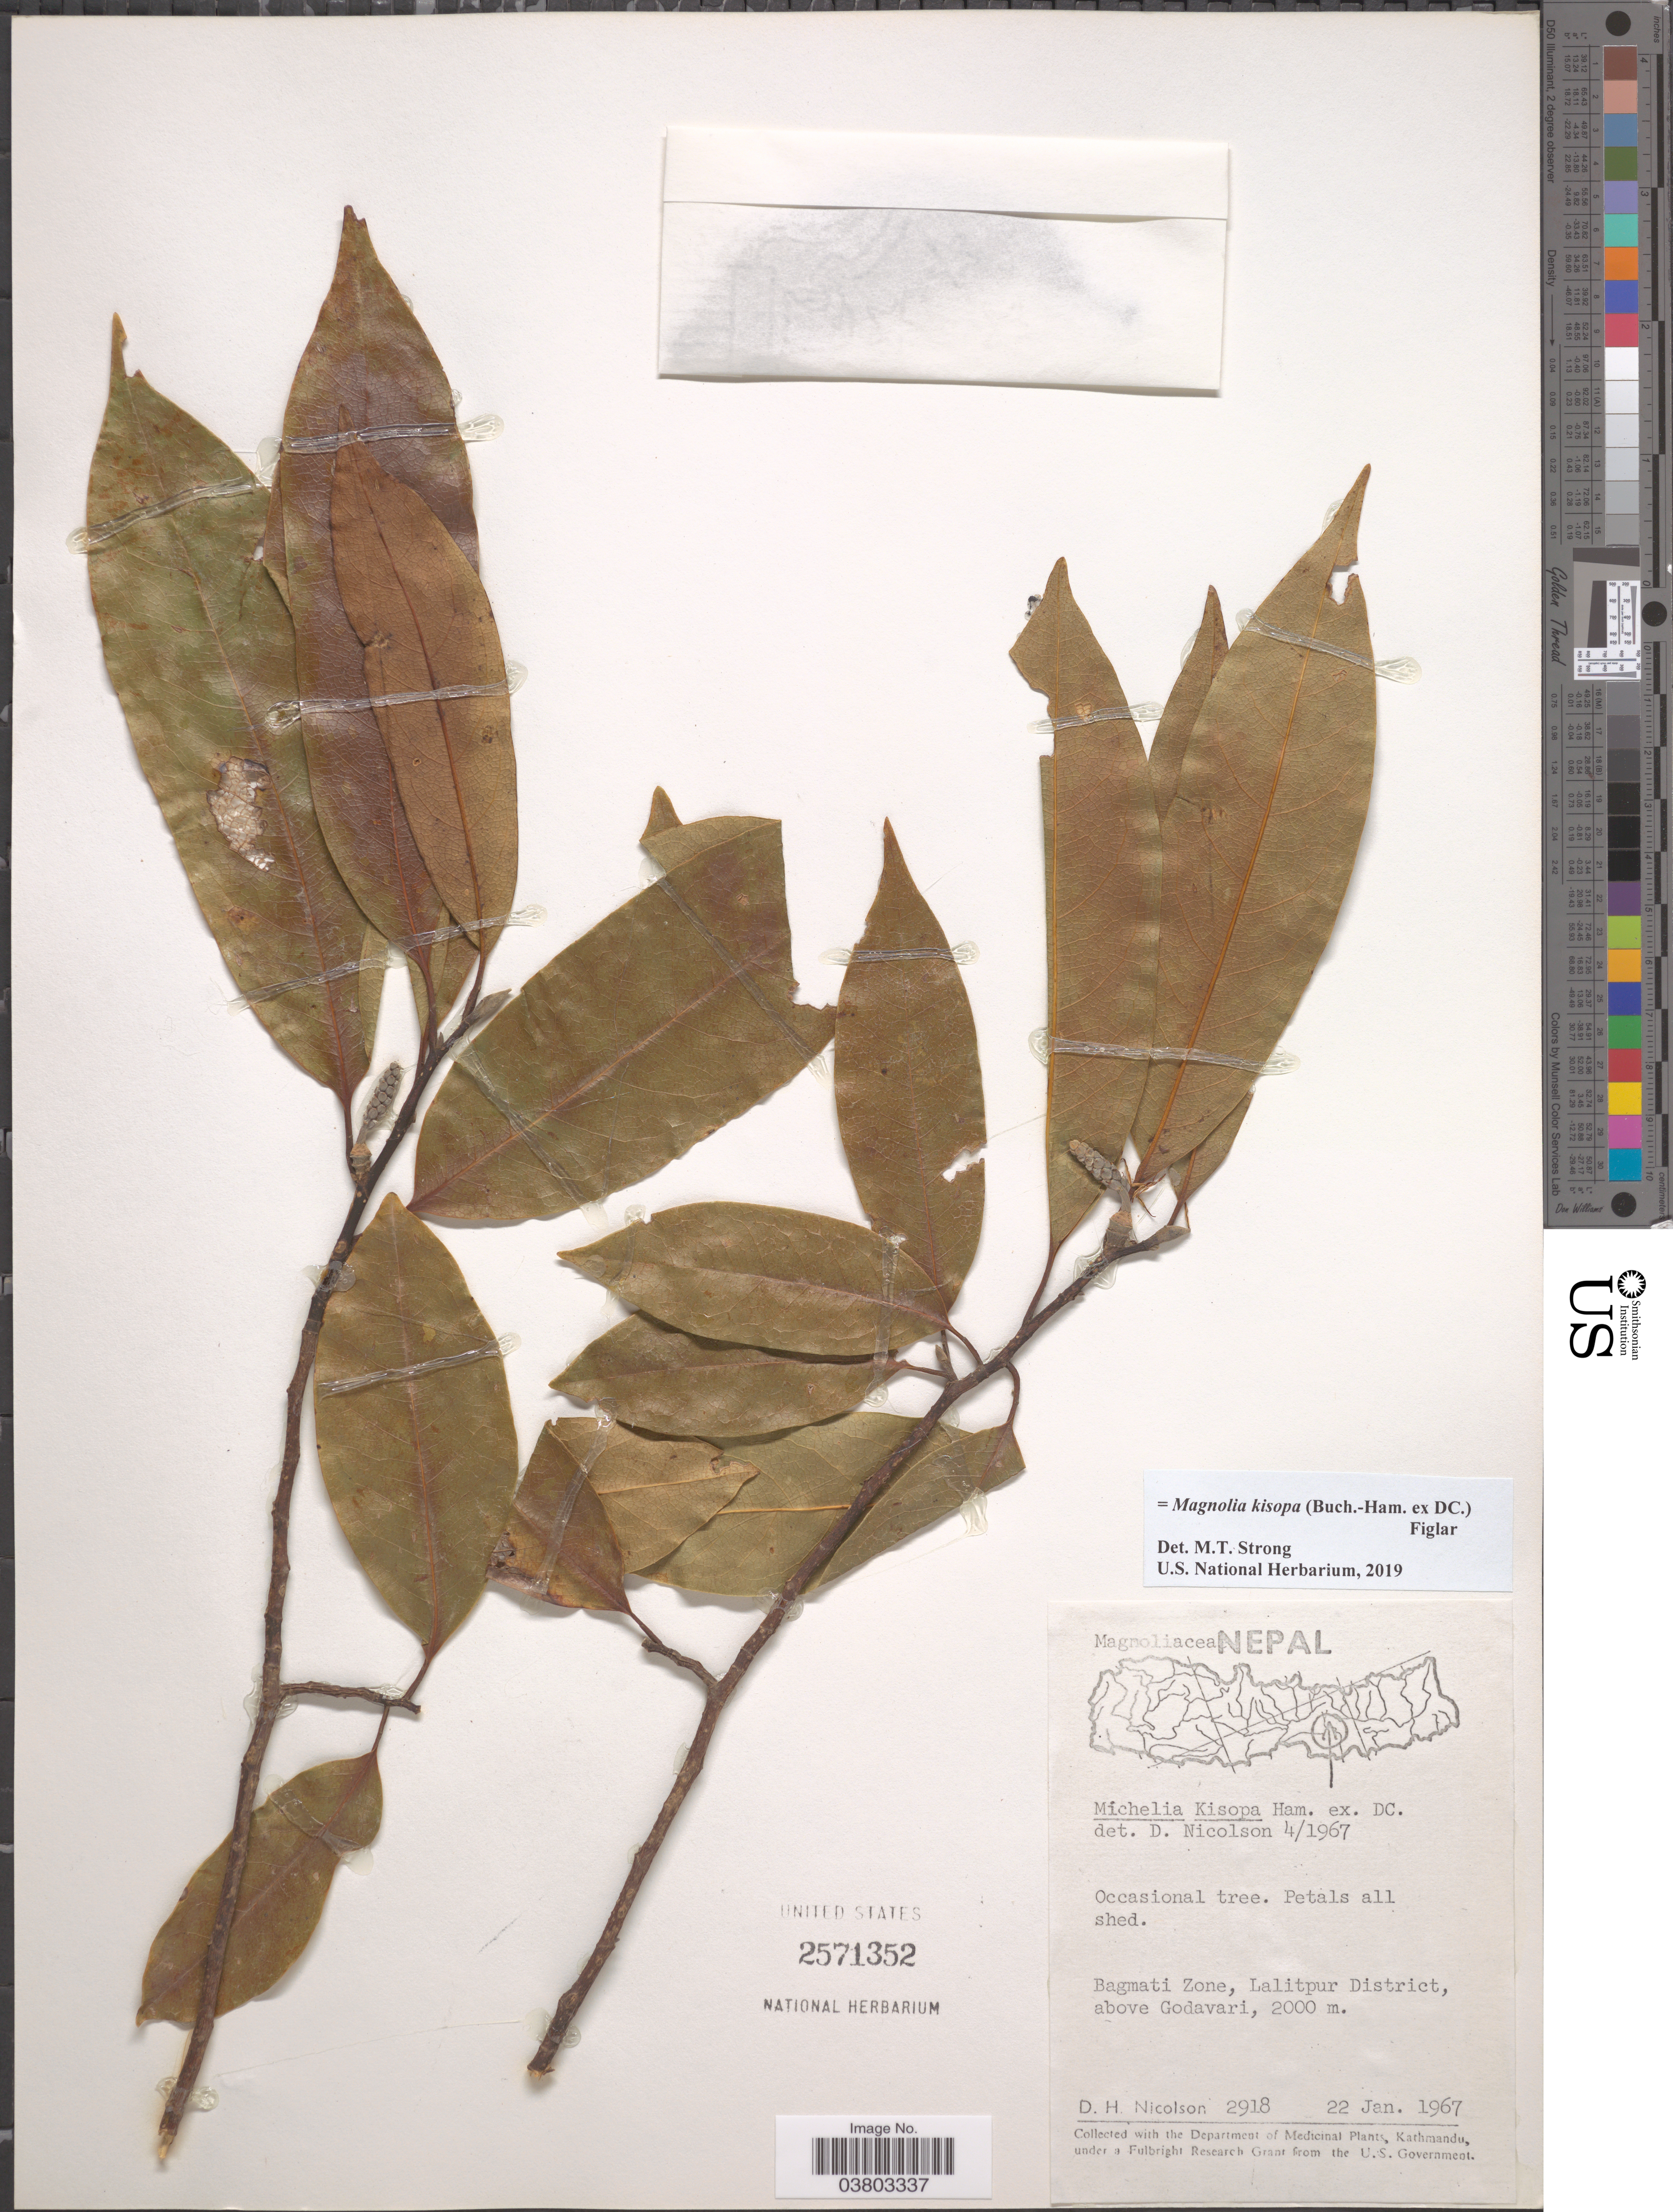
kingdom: Plantae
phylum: Tracheophyta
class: Magnoliopsida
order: Magnoliales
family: Magnoliaceae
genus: Magnolia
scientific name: Magnolia kisopa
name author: (Buch.-Ham. ex DC.) Figlar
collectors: D. H. Nicolson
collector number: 2918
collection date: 1967-01-22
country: Nepal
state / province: Bagmati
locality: Bagmati Zone, Lalitpur District, above Godavari.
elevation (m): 2000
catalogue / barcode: US 2571352